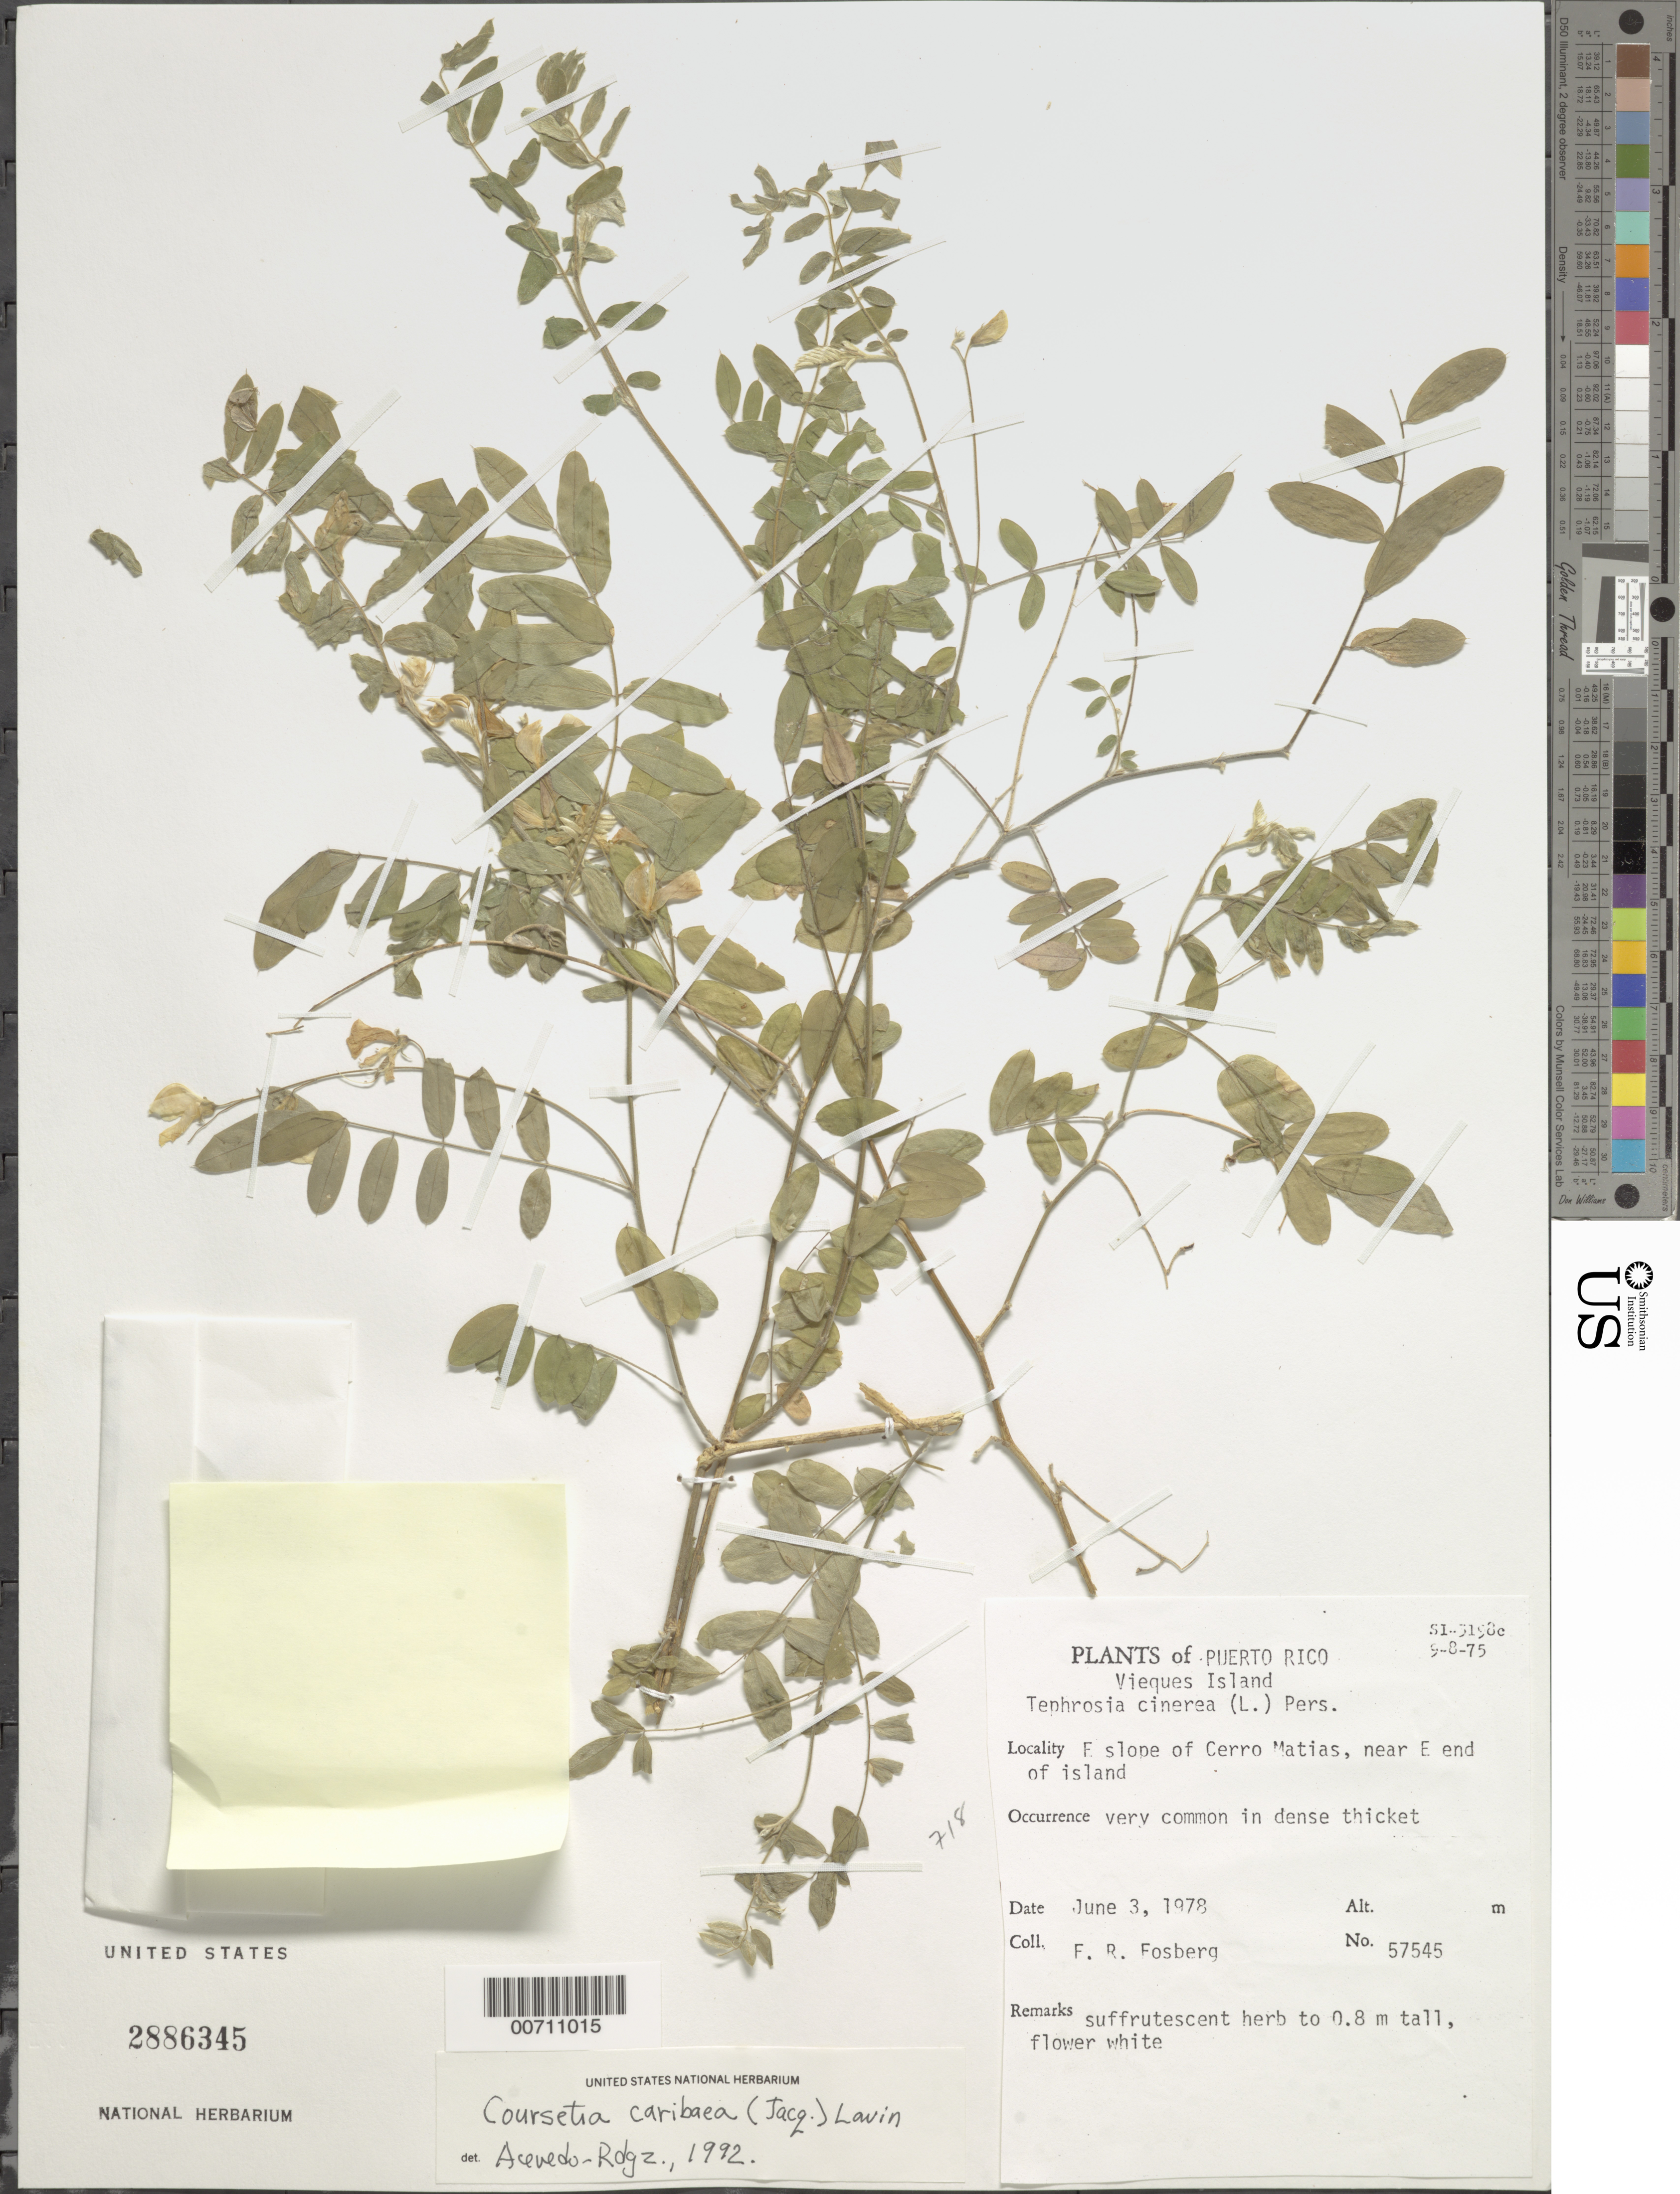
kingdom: Plantae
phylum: Tracheophyta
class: Magnoliopsida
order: Fabales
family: Fabaceae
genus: Coursetia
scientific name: Coursetia caribaea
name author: (Jacq.) Lavin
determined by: Acevedo-Rodríguez, P., (BOT), Smithsonian Institution - National Museum of Natural History (UNITED STATES)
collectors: F. R. Fosberg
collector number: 57545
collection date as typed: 03 Jun 1978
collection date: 1978-06-03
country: Puerto Rico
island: Vieques Island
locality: E slope of Cerro Matias, near E end of I.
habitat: In dense thicket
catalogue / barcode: US 2886345